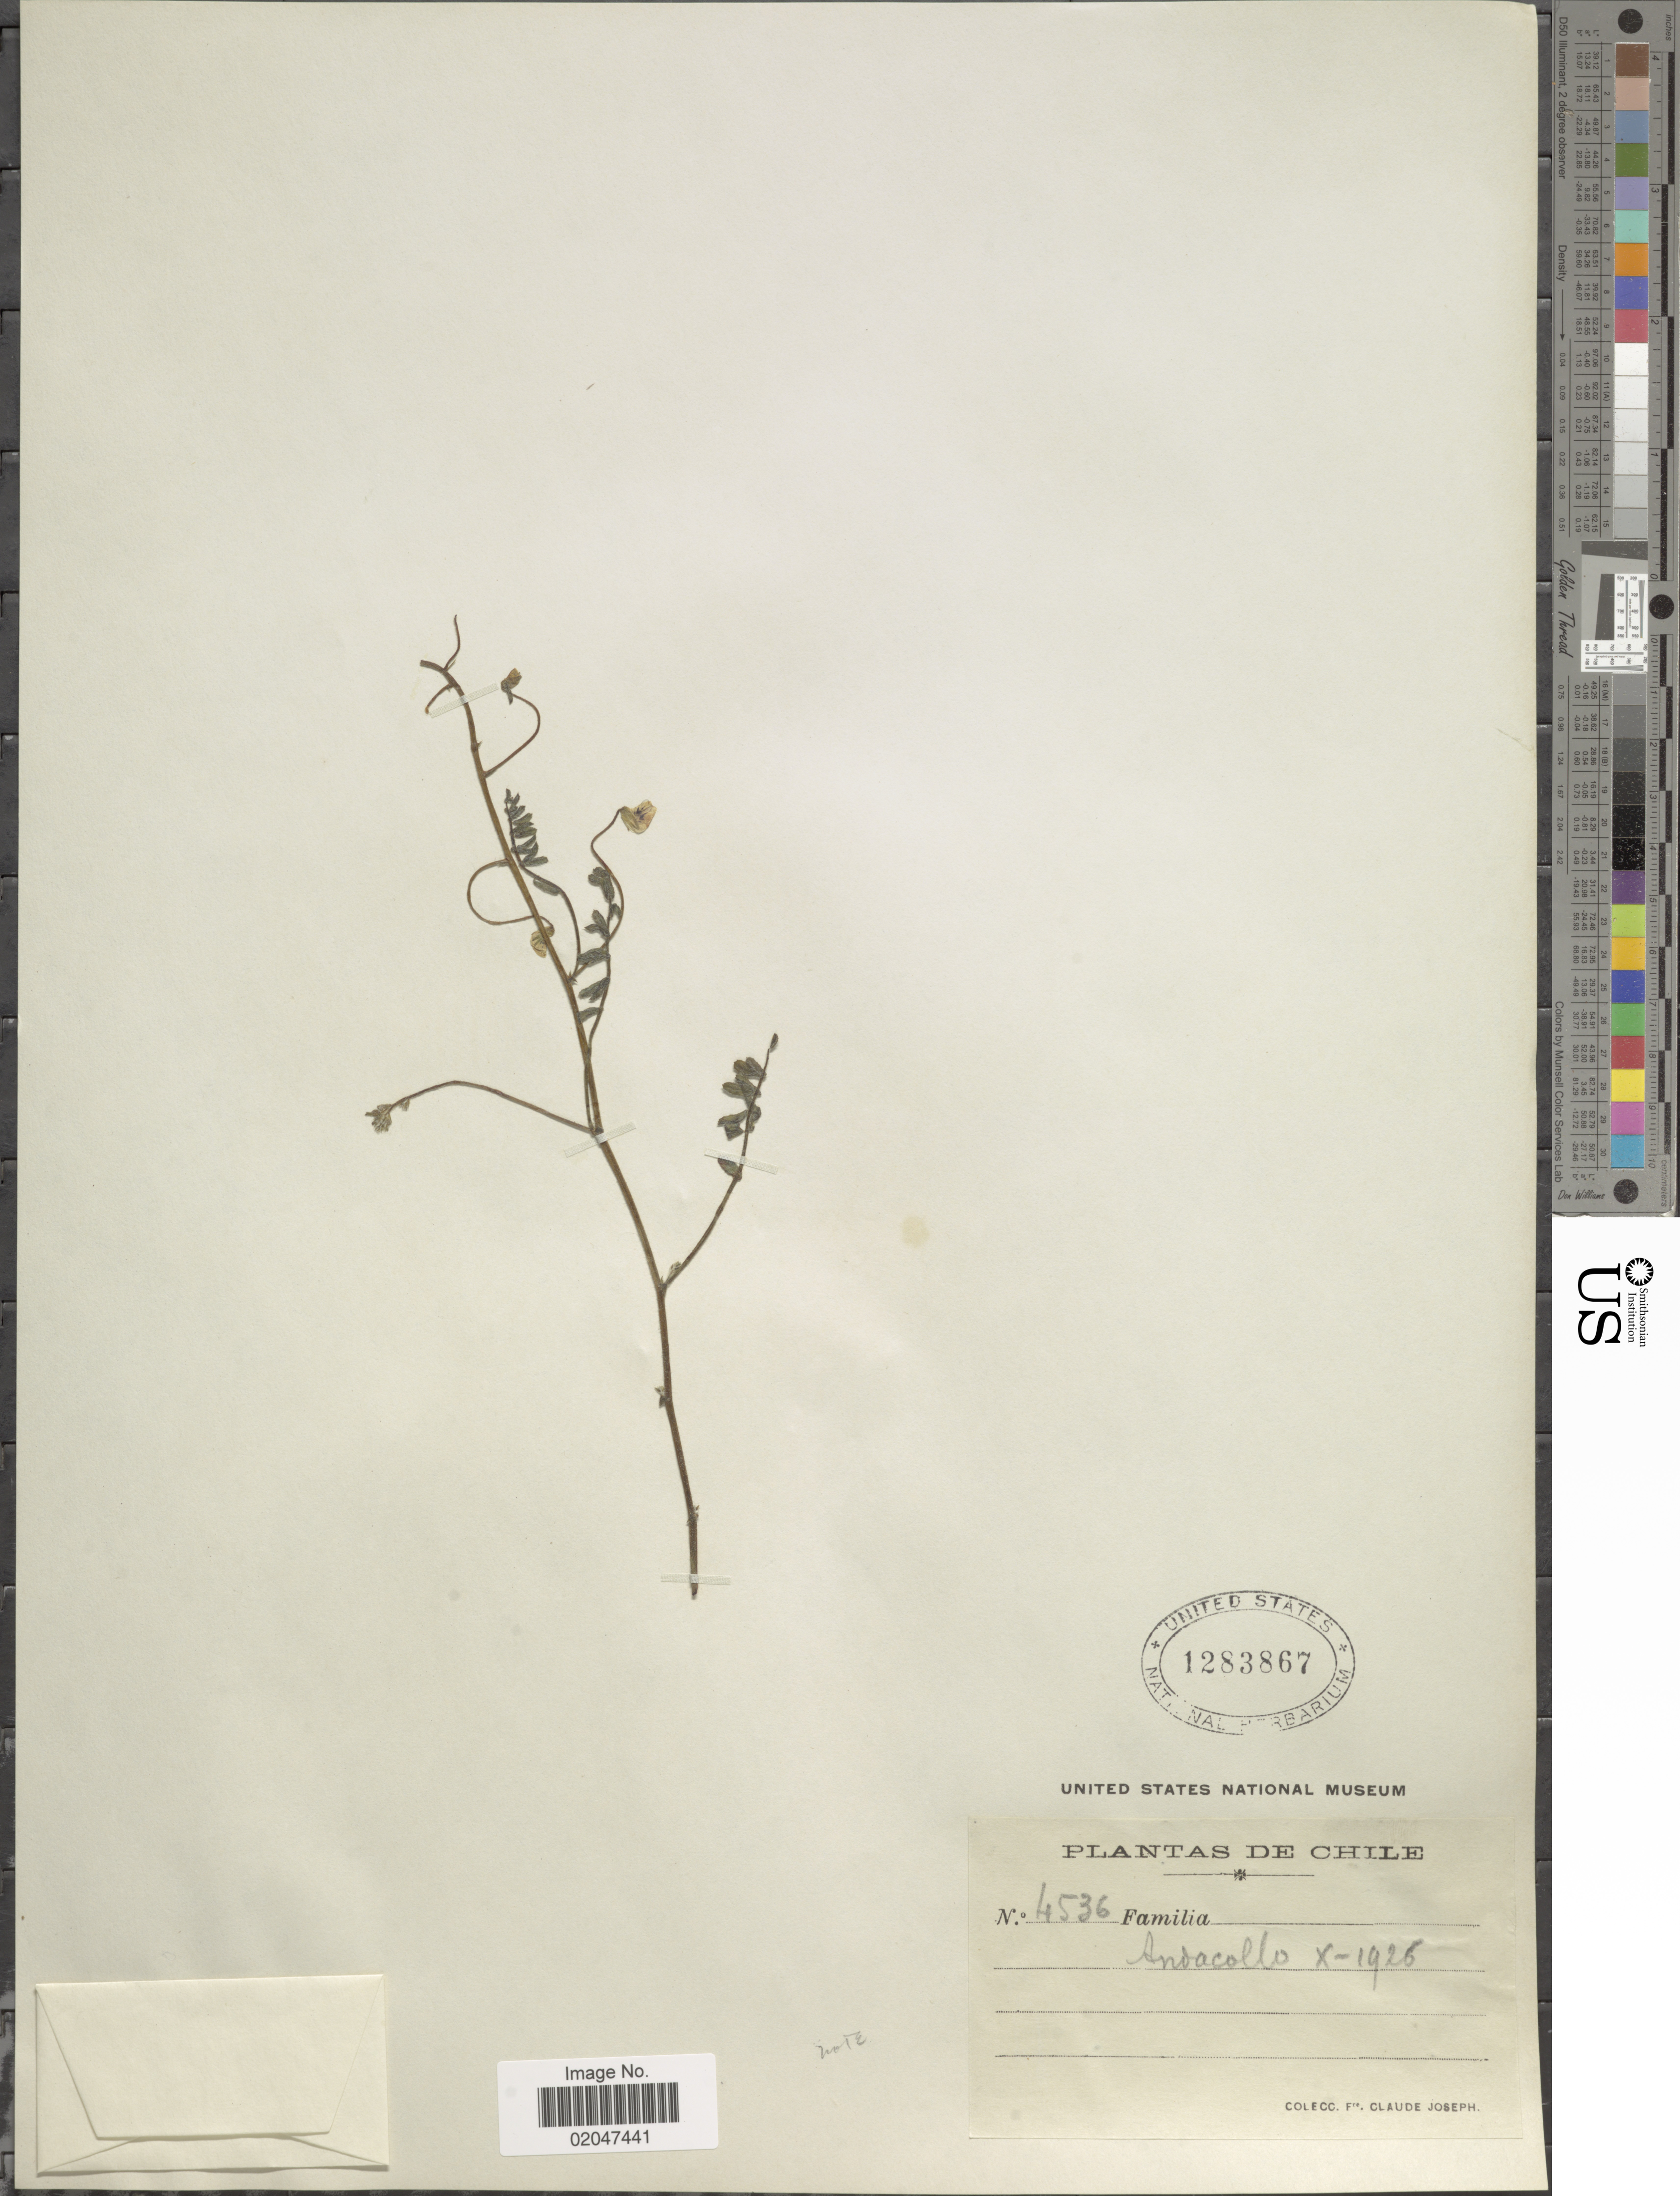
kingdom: Plantae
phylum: Tracheophyta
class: Magnoliopsida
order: Fabales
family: Fabaceae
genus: Adesmia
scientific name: Adesmia sp.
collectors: Bro. Claude-Joseph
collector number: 4536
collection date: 1926-10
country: Chile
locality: Andacollo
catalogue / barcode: US 1283867